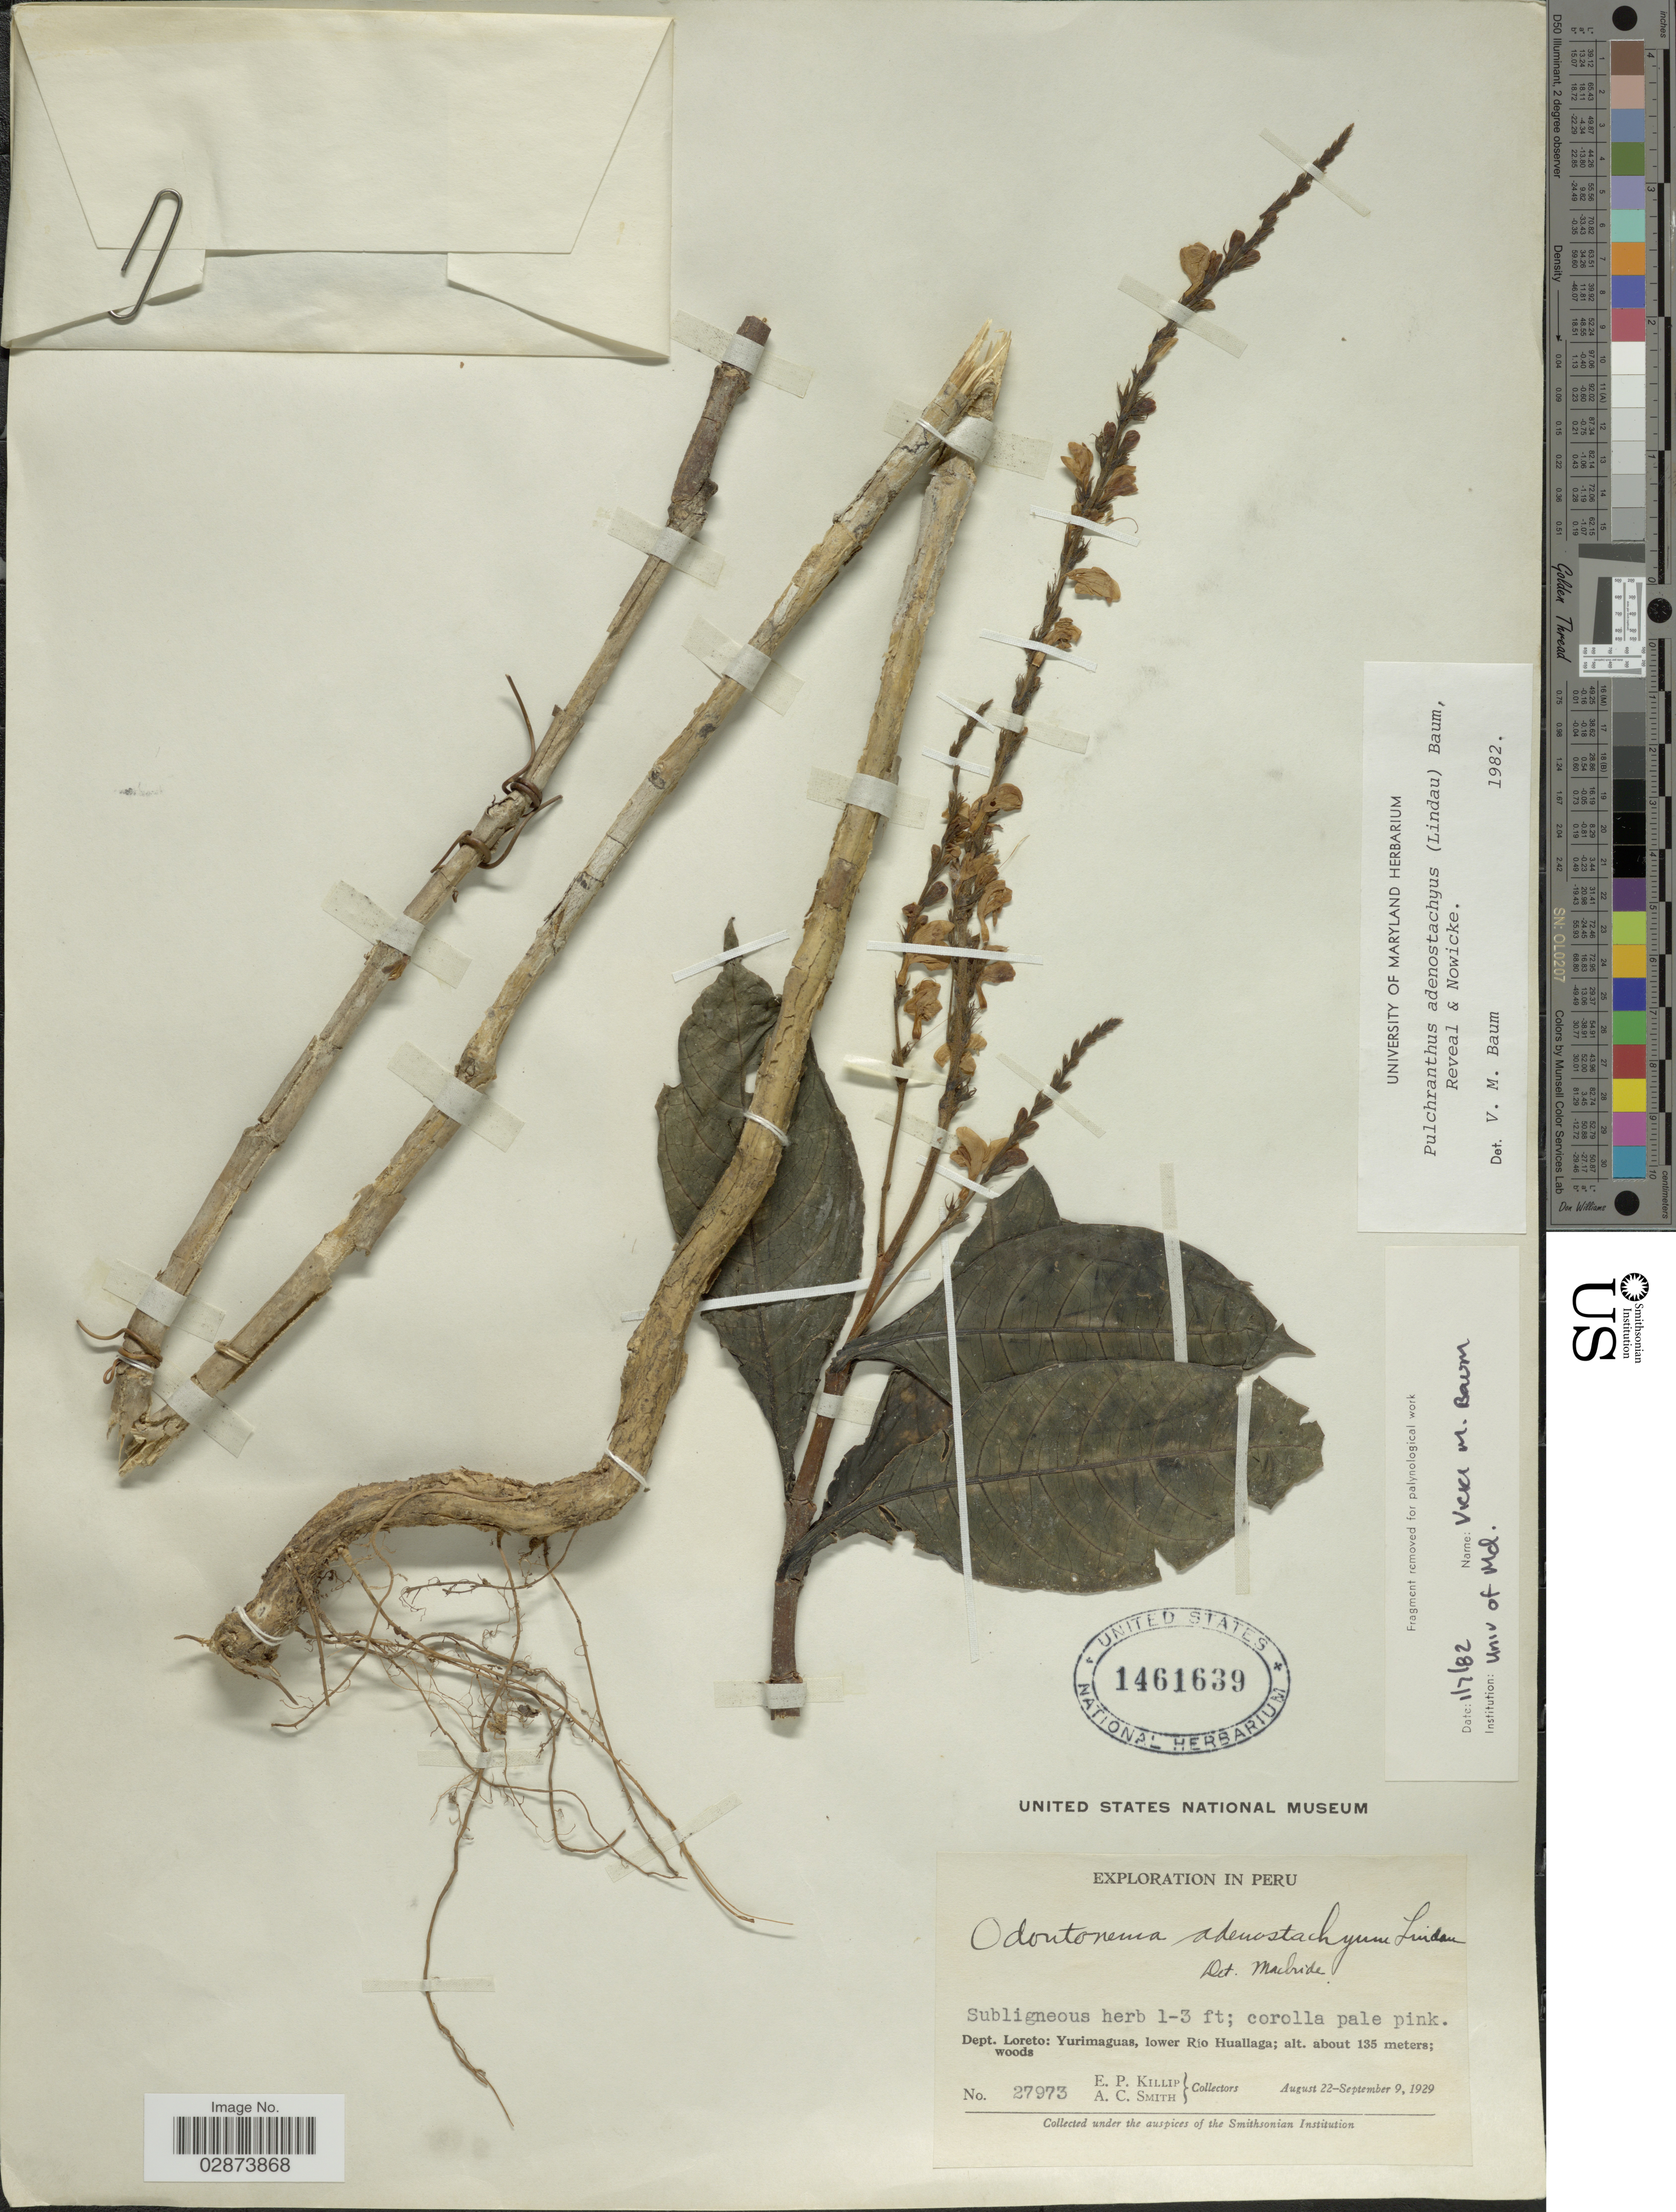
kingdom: Plantae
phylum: Tracheophyta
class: Magnoliopsida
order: Lamiales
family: Acanthaceae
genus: Pulchranthus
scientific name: Pulchranthus adenostachyus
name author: (Lindau) V.M. Baum et al.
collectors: E. P. Killip & A. C. Smith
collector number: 27973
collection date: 1929-08-22/1929-09-09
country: Peru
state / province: Loreto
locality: Dept. Loreto: Yurimaguas, lower Rio Huallaga.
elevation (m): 135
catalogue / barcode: US 1461639